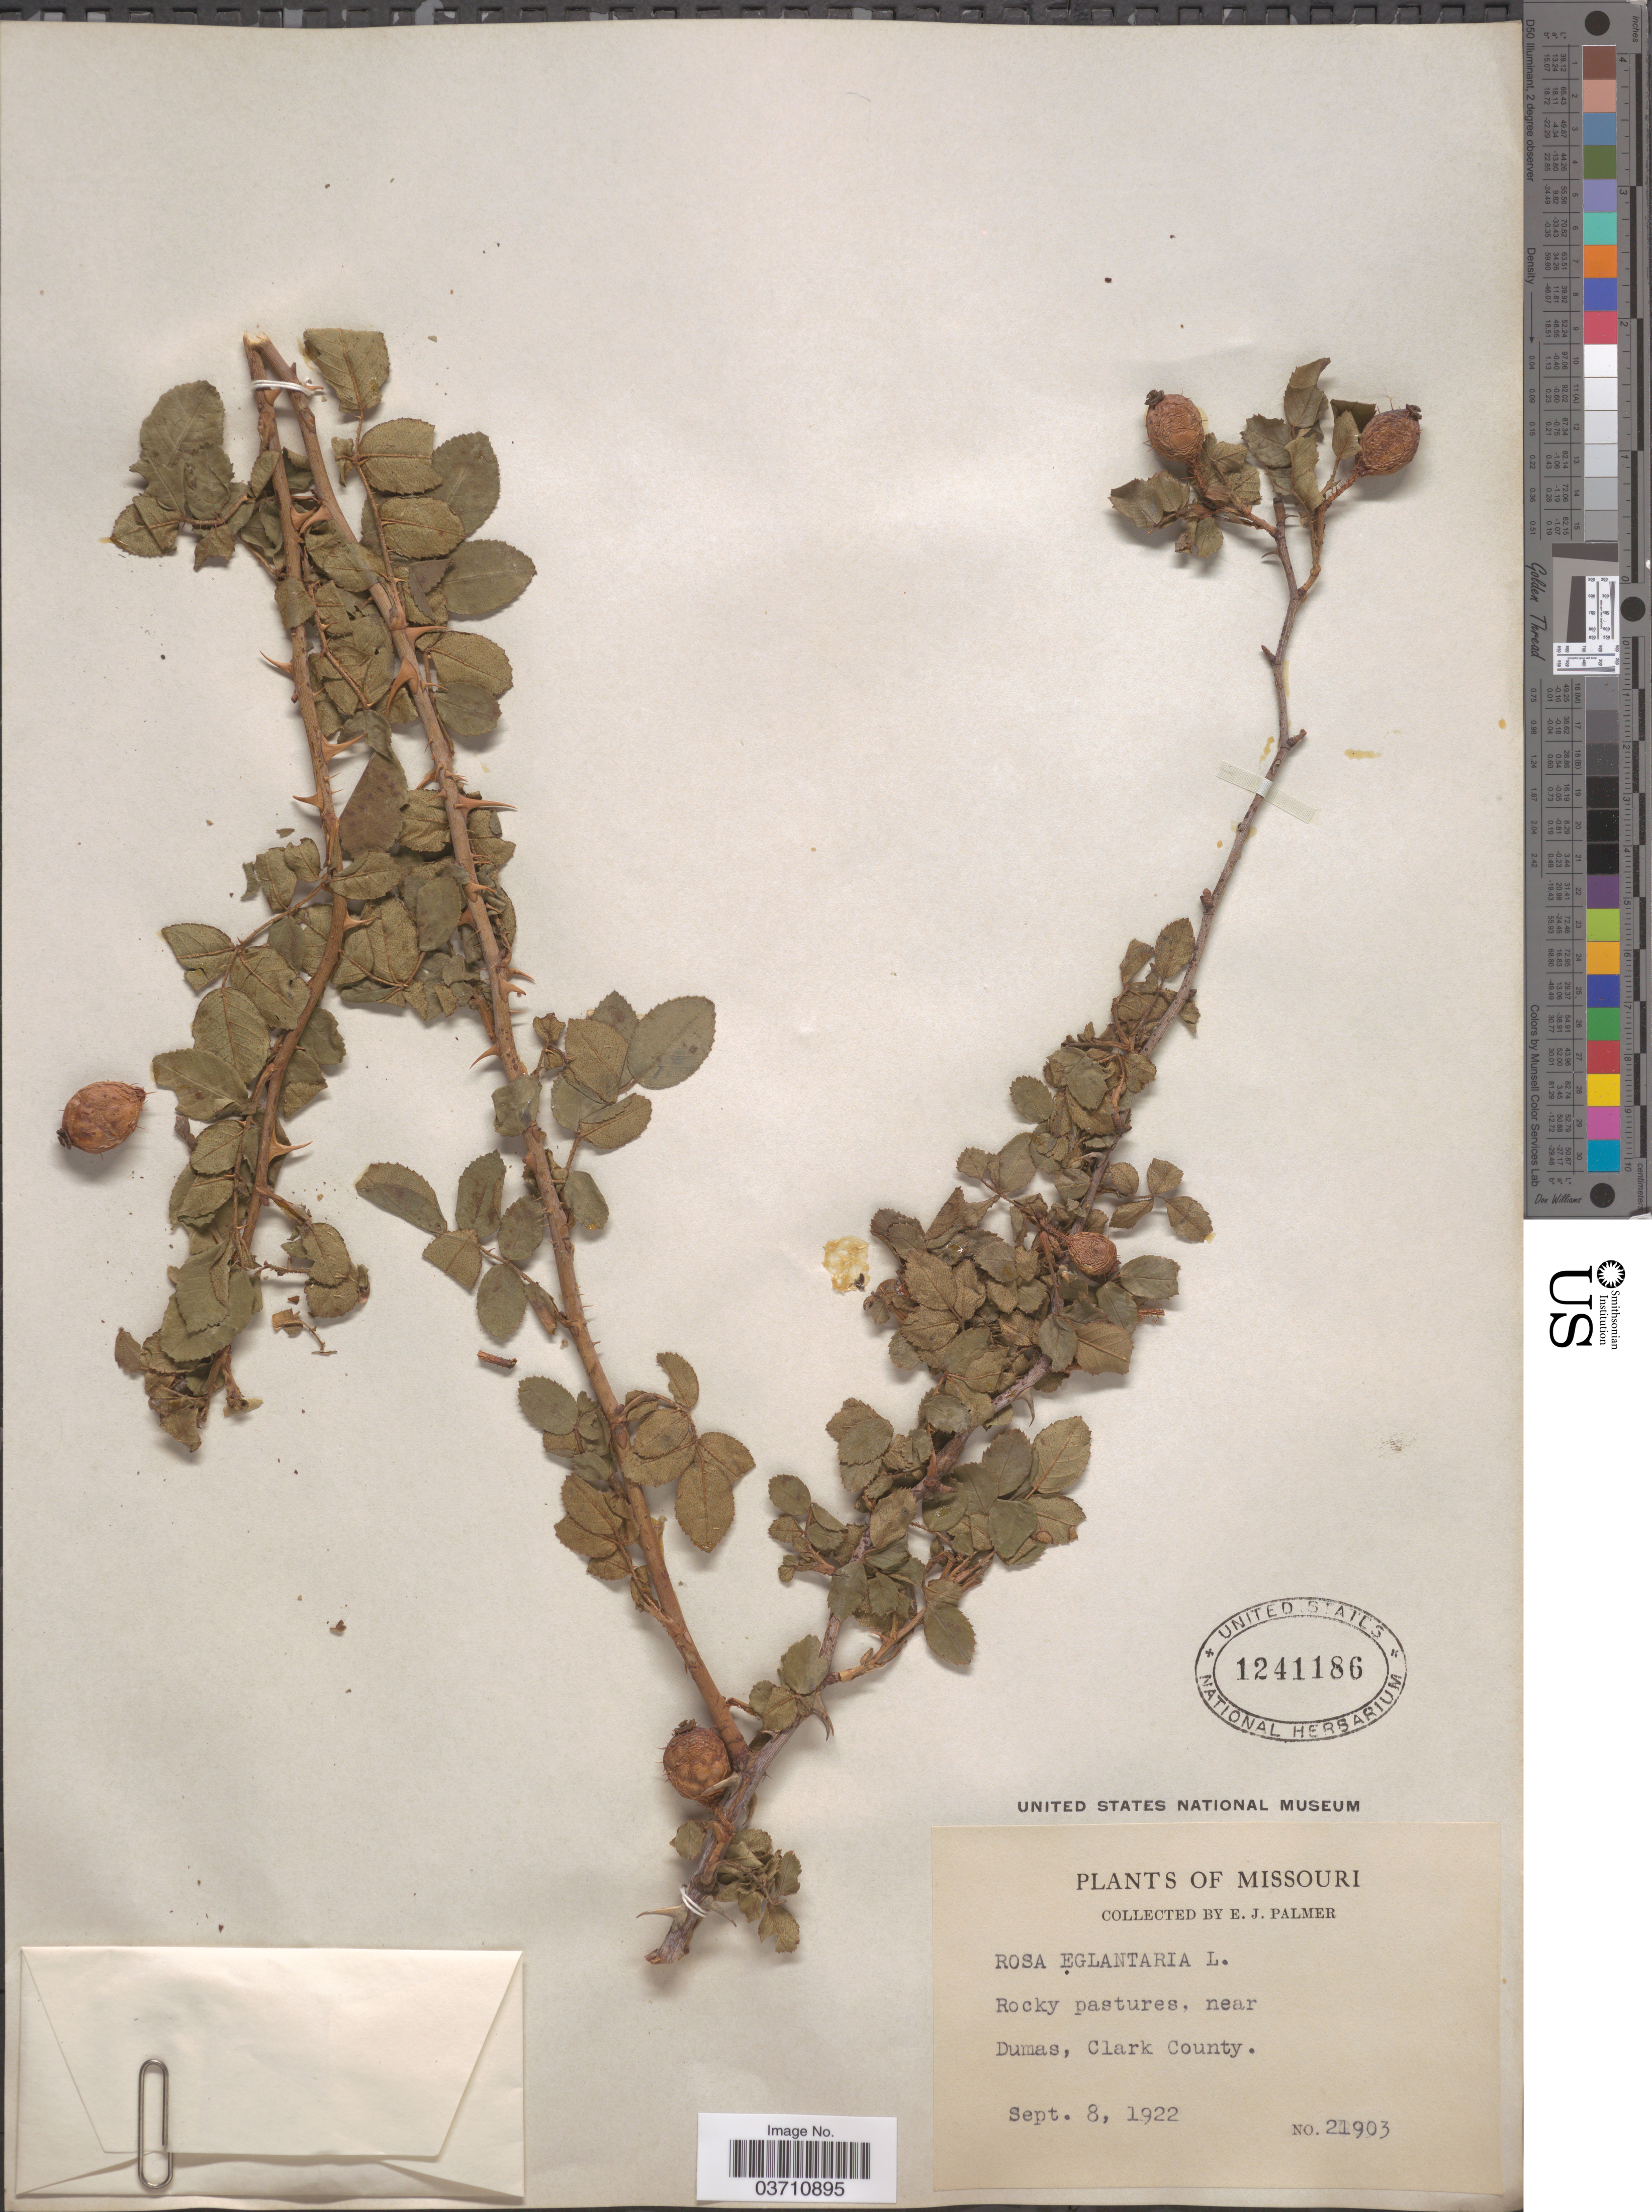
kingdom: Plantae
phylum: Tracheophyta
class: Magnoliopsida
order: Rosales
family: Rosaceae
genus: Rosa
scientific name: Rosa eglanteria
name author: L.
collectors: E. J. Palmer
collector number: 21903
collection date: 1922-09-08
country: United States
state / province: Missouri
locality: Near Dumas, Clark County.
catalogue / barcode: US 1241186